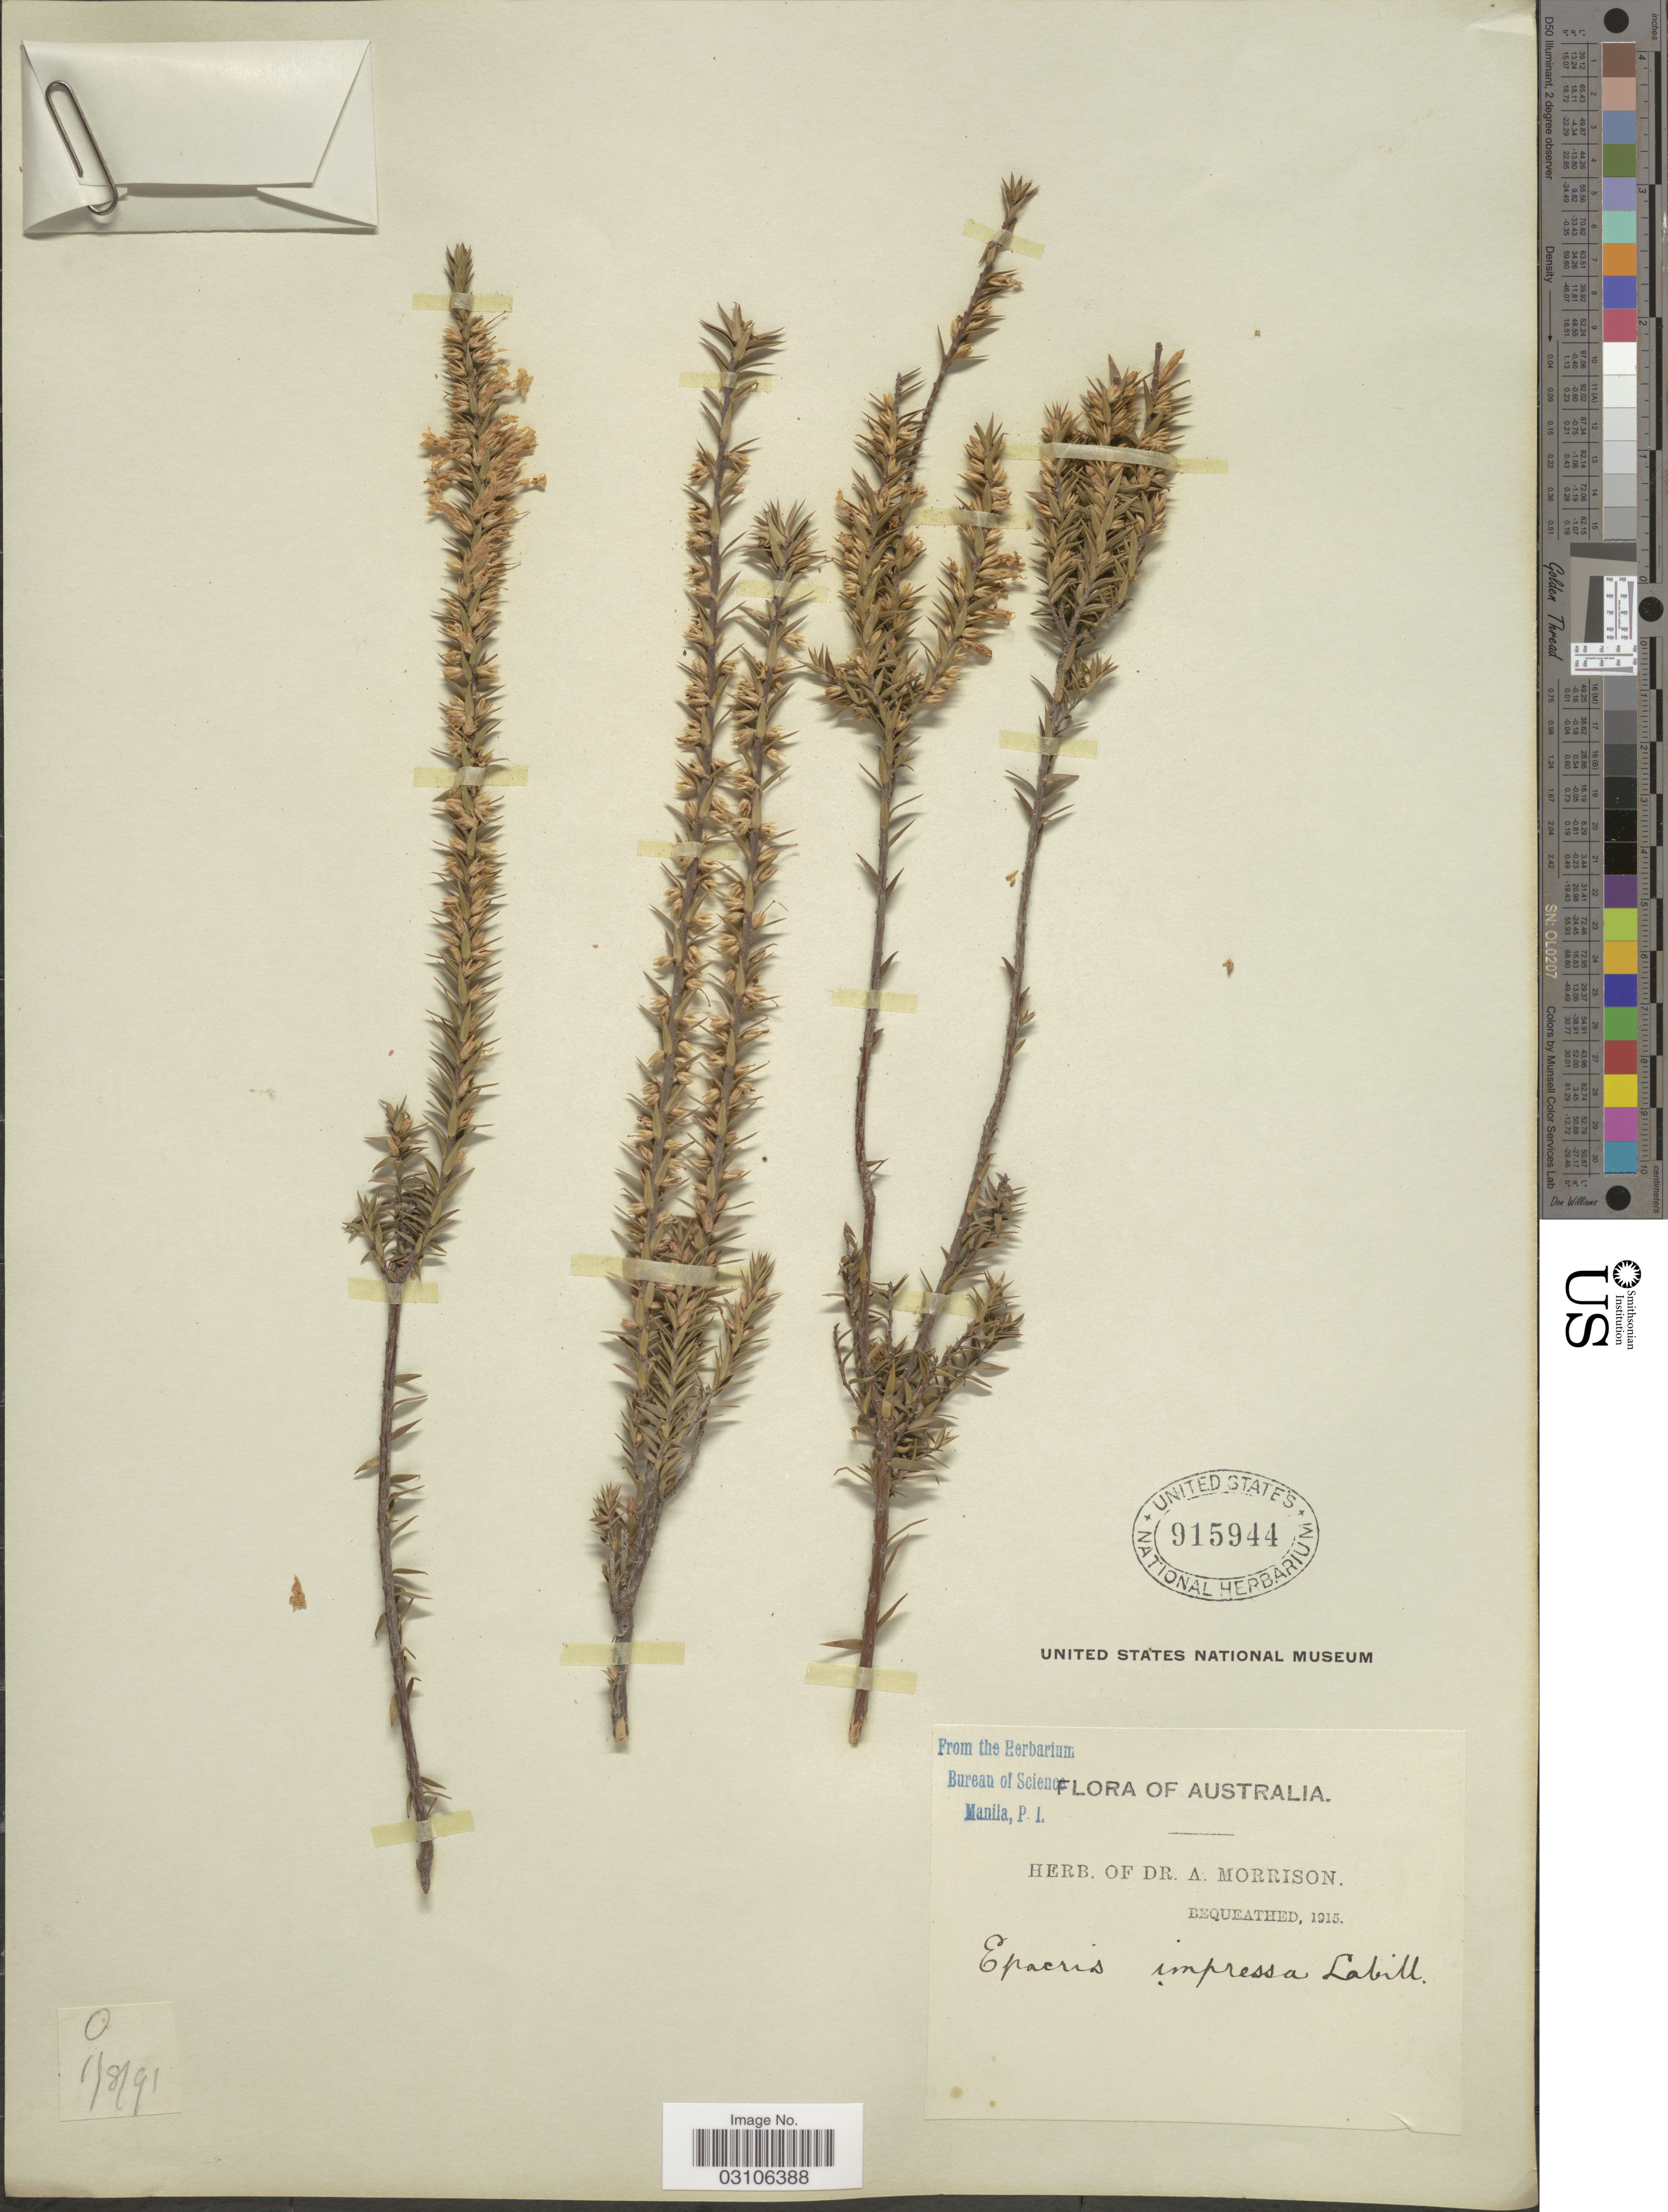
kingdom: Plantae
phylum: Tracheophyta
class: Magnoliopsida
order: Ericales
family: Ericaceae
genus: Epacris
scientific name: Epacris impressa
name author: Labill.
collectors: ex herb. Dr. A. Morrison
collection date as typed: Transcribed d/m/y: 1/8/91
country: Australia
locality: O.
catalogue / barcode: US 915944